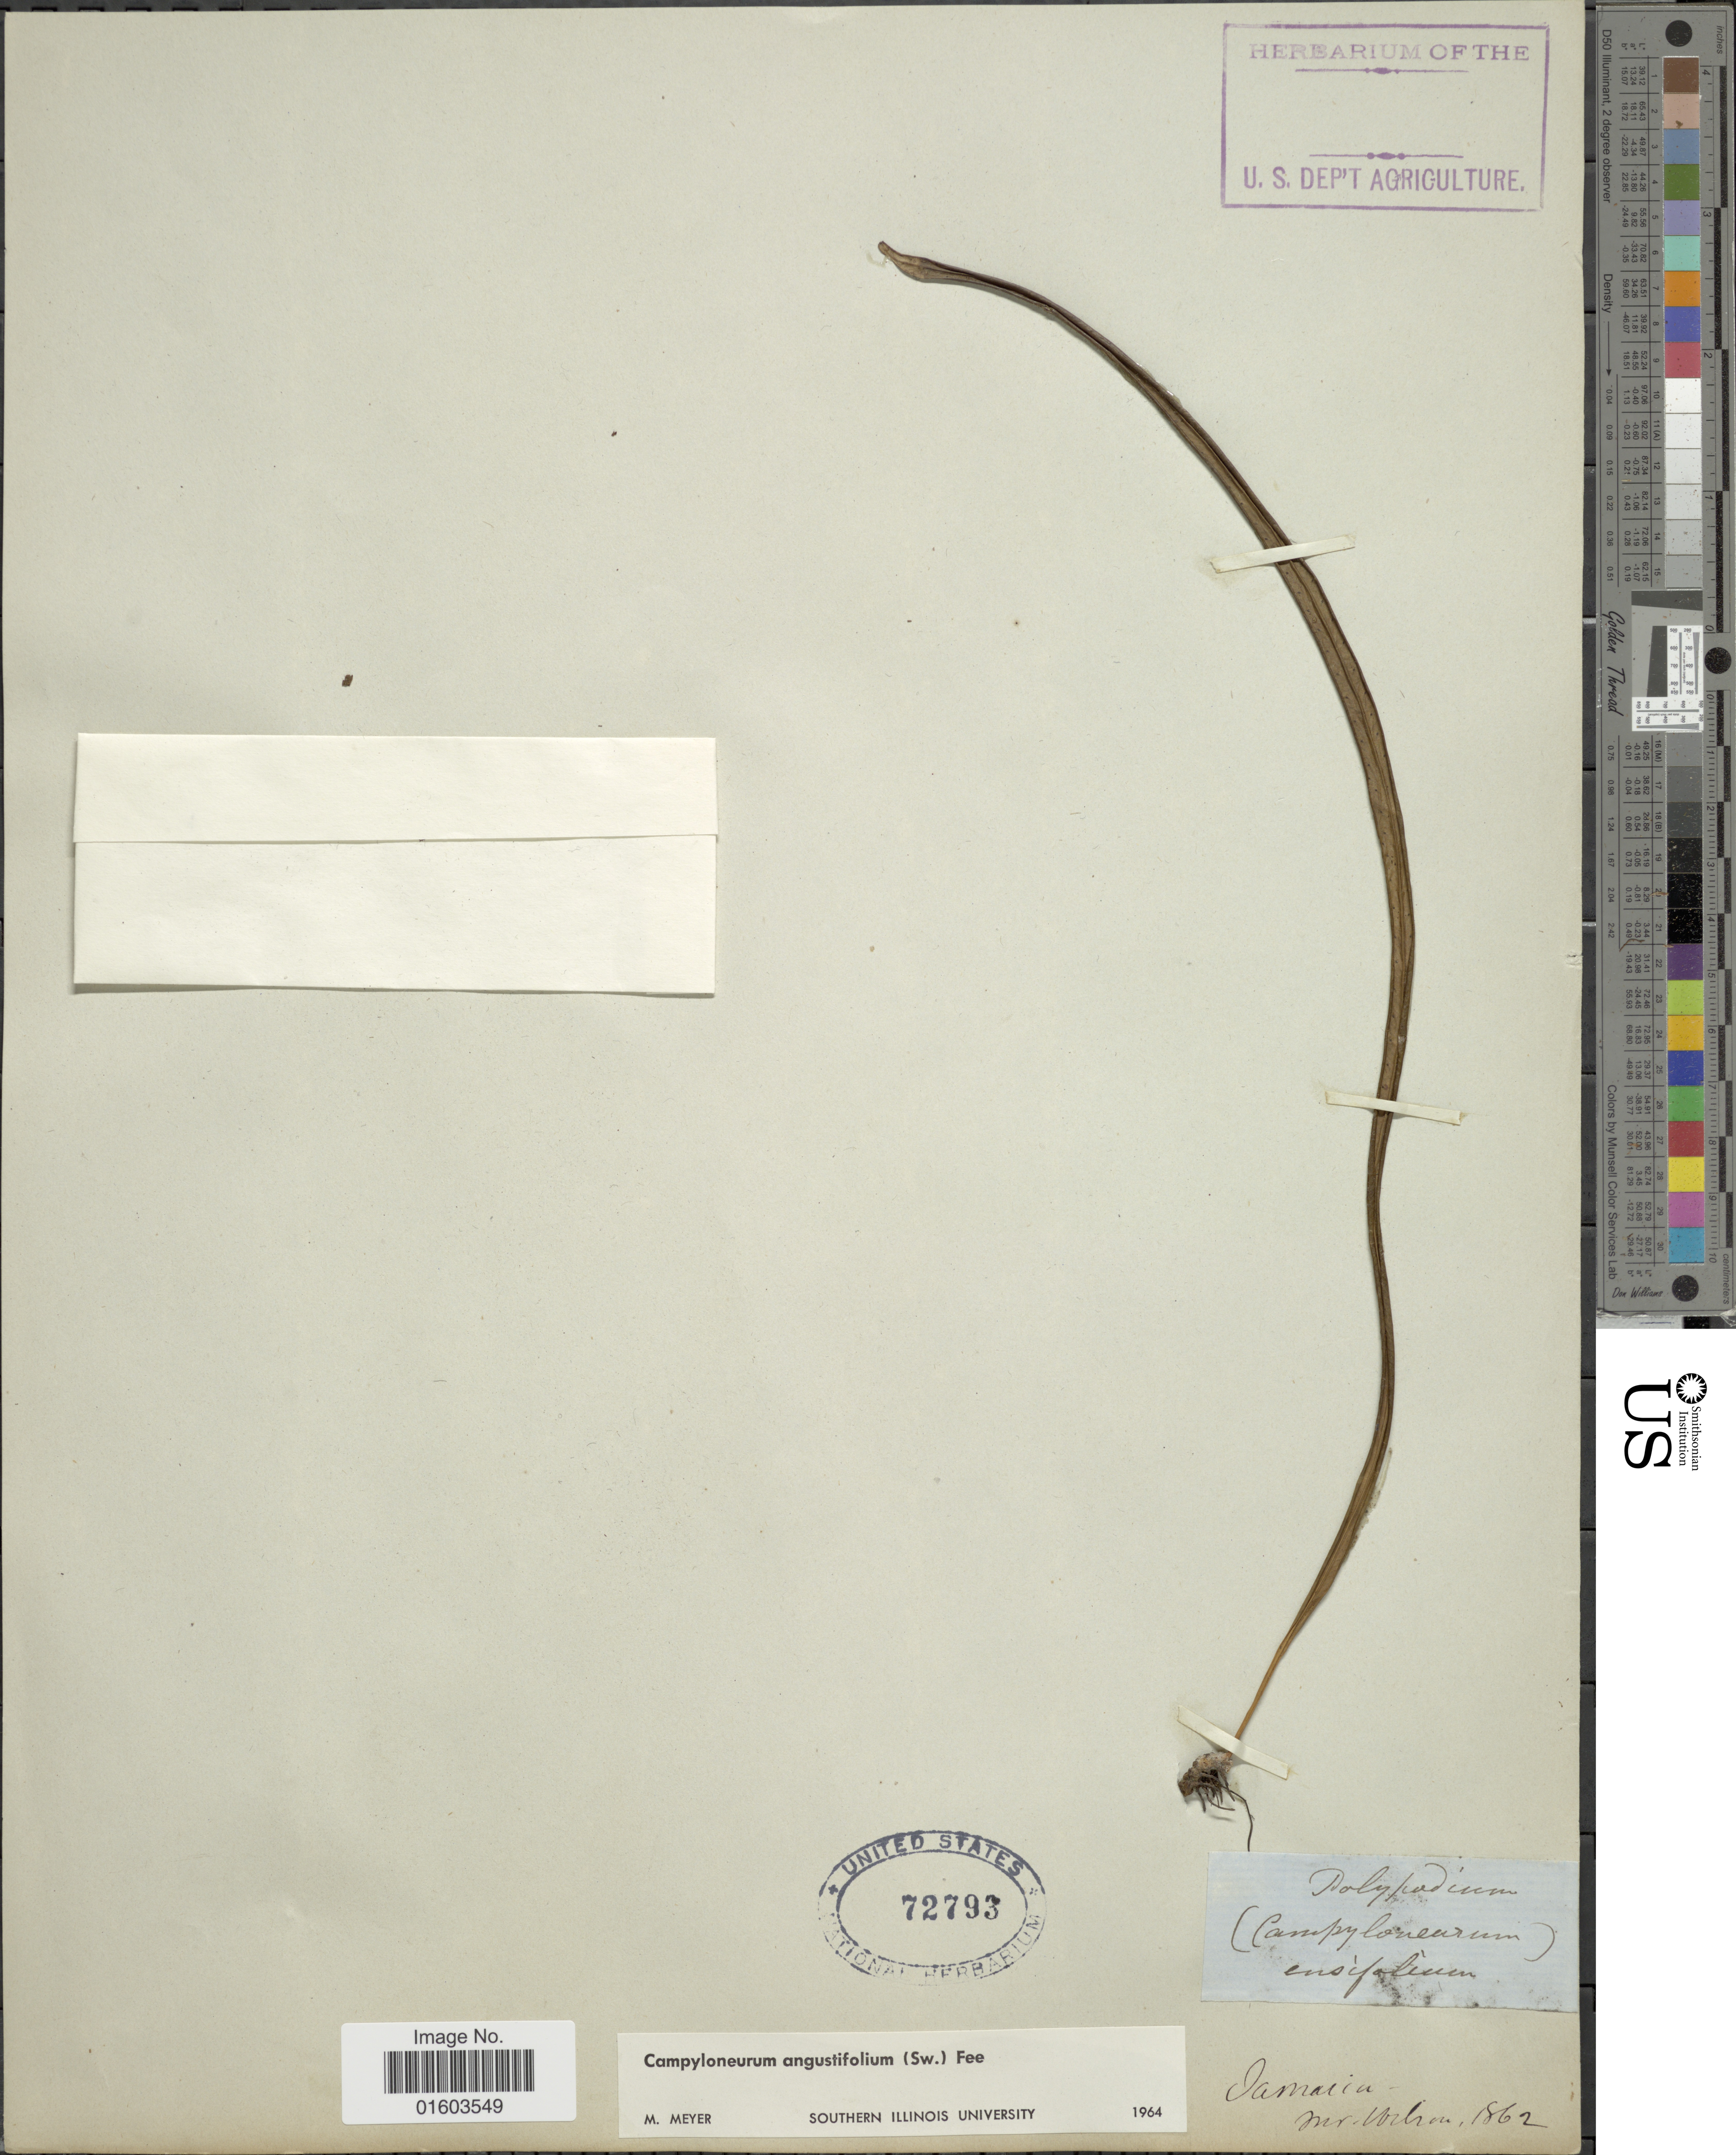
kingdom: Plantae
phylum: Tracheophyta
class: Polypodiopsida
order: Polypodiales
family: Polypodiaceae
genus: Campyloneurum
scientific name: Campyloneurum angustifolium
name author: (Sw.) Fée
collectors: -- Wilson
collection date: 1862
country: Jamaica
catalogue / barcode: US 72793